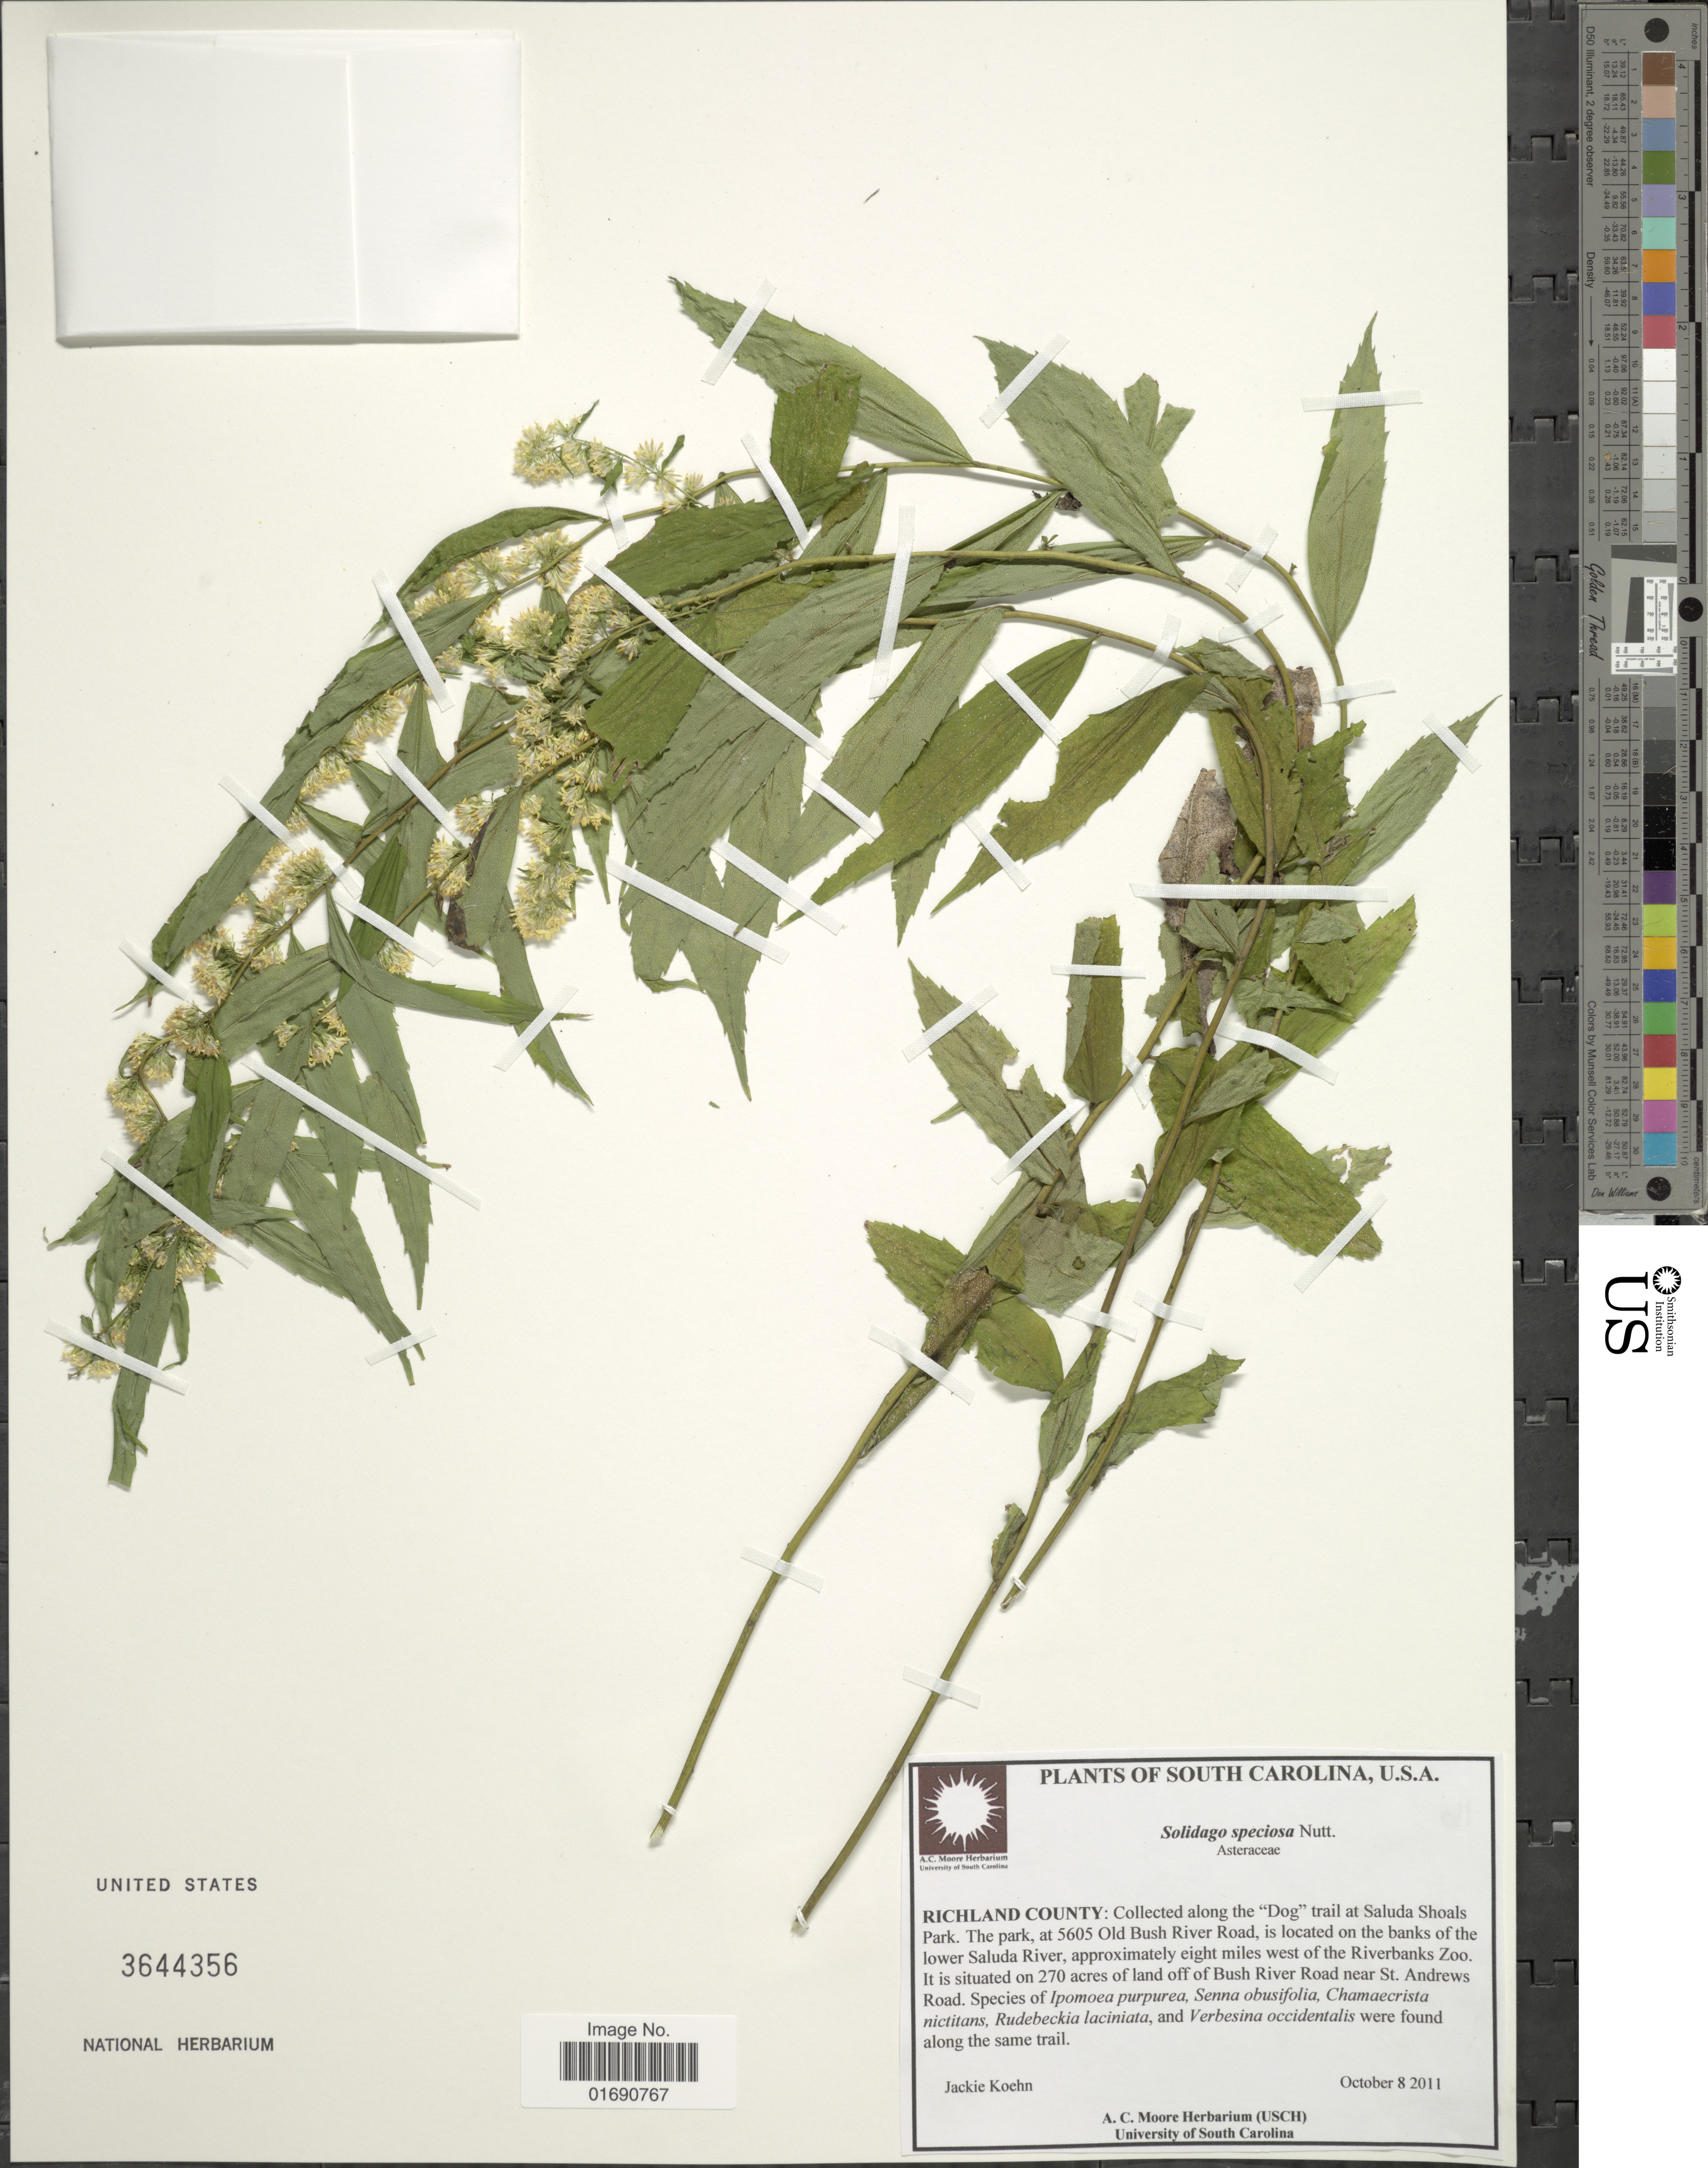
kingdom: Plantae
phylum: Tracheophyta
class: Magnoliopsida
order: Asterales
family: Asteraceae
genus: Solidago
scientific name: Solidago speciosa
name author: Nutt.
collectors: J. Koehn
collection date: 2011-10-08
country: United States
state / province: South Carolina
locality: Richland County: Collected along the 'Dog' trail at Saluda Shoals park. The Park, at 5605 Old Bush River Road, is located on the banks of the lower Saluda River, approximately eights miles west of the Riverbanks Zoo. It is situated on 270 acres of land off of Bush River Road near St Andrews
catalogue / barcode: US 3644356